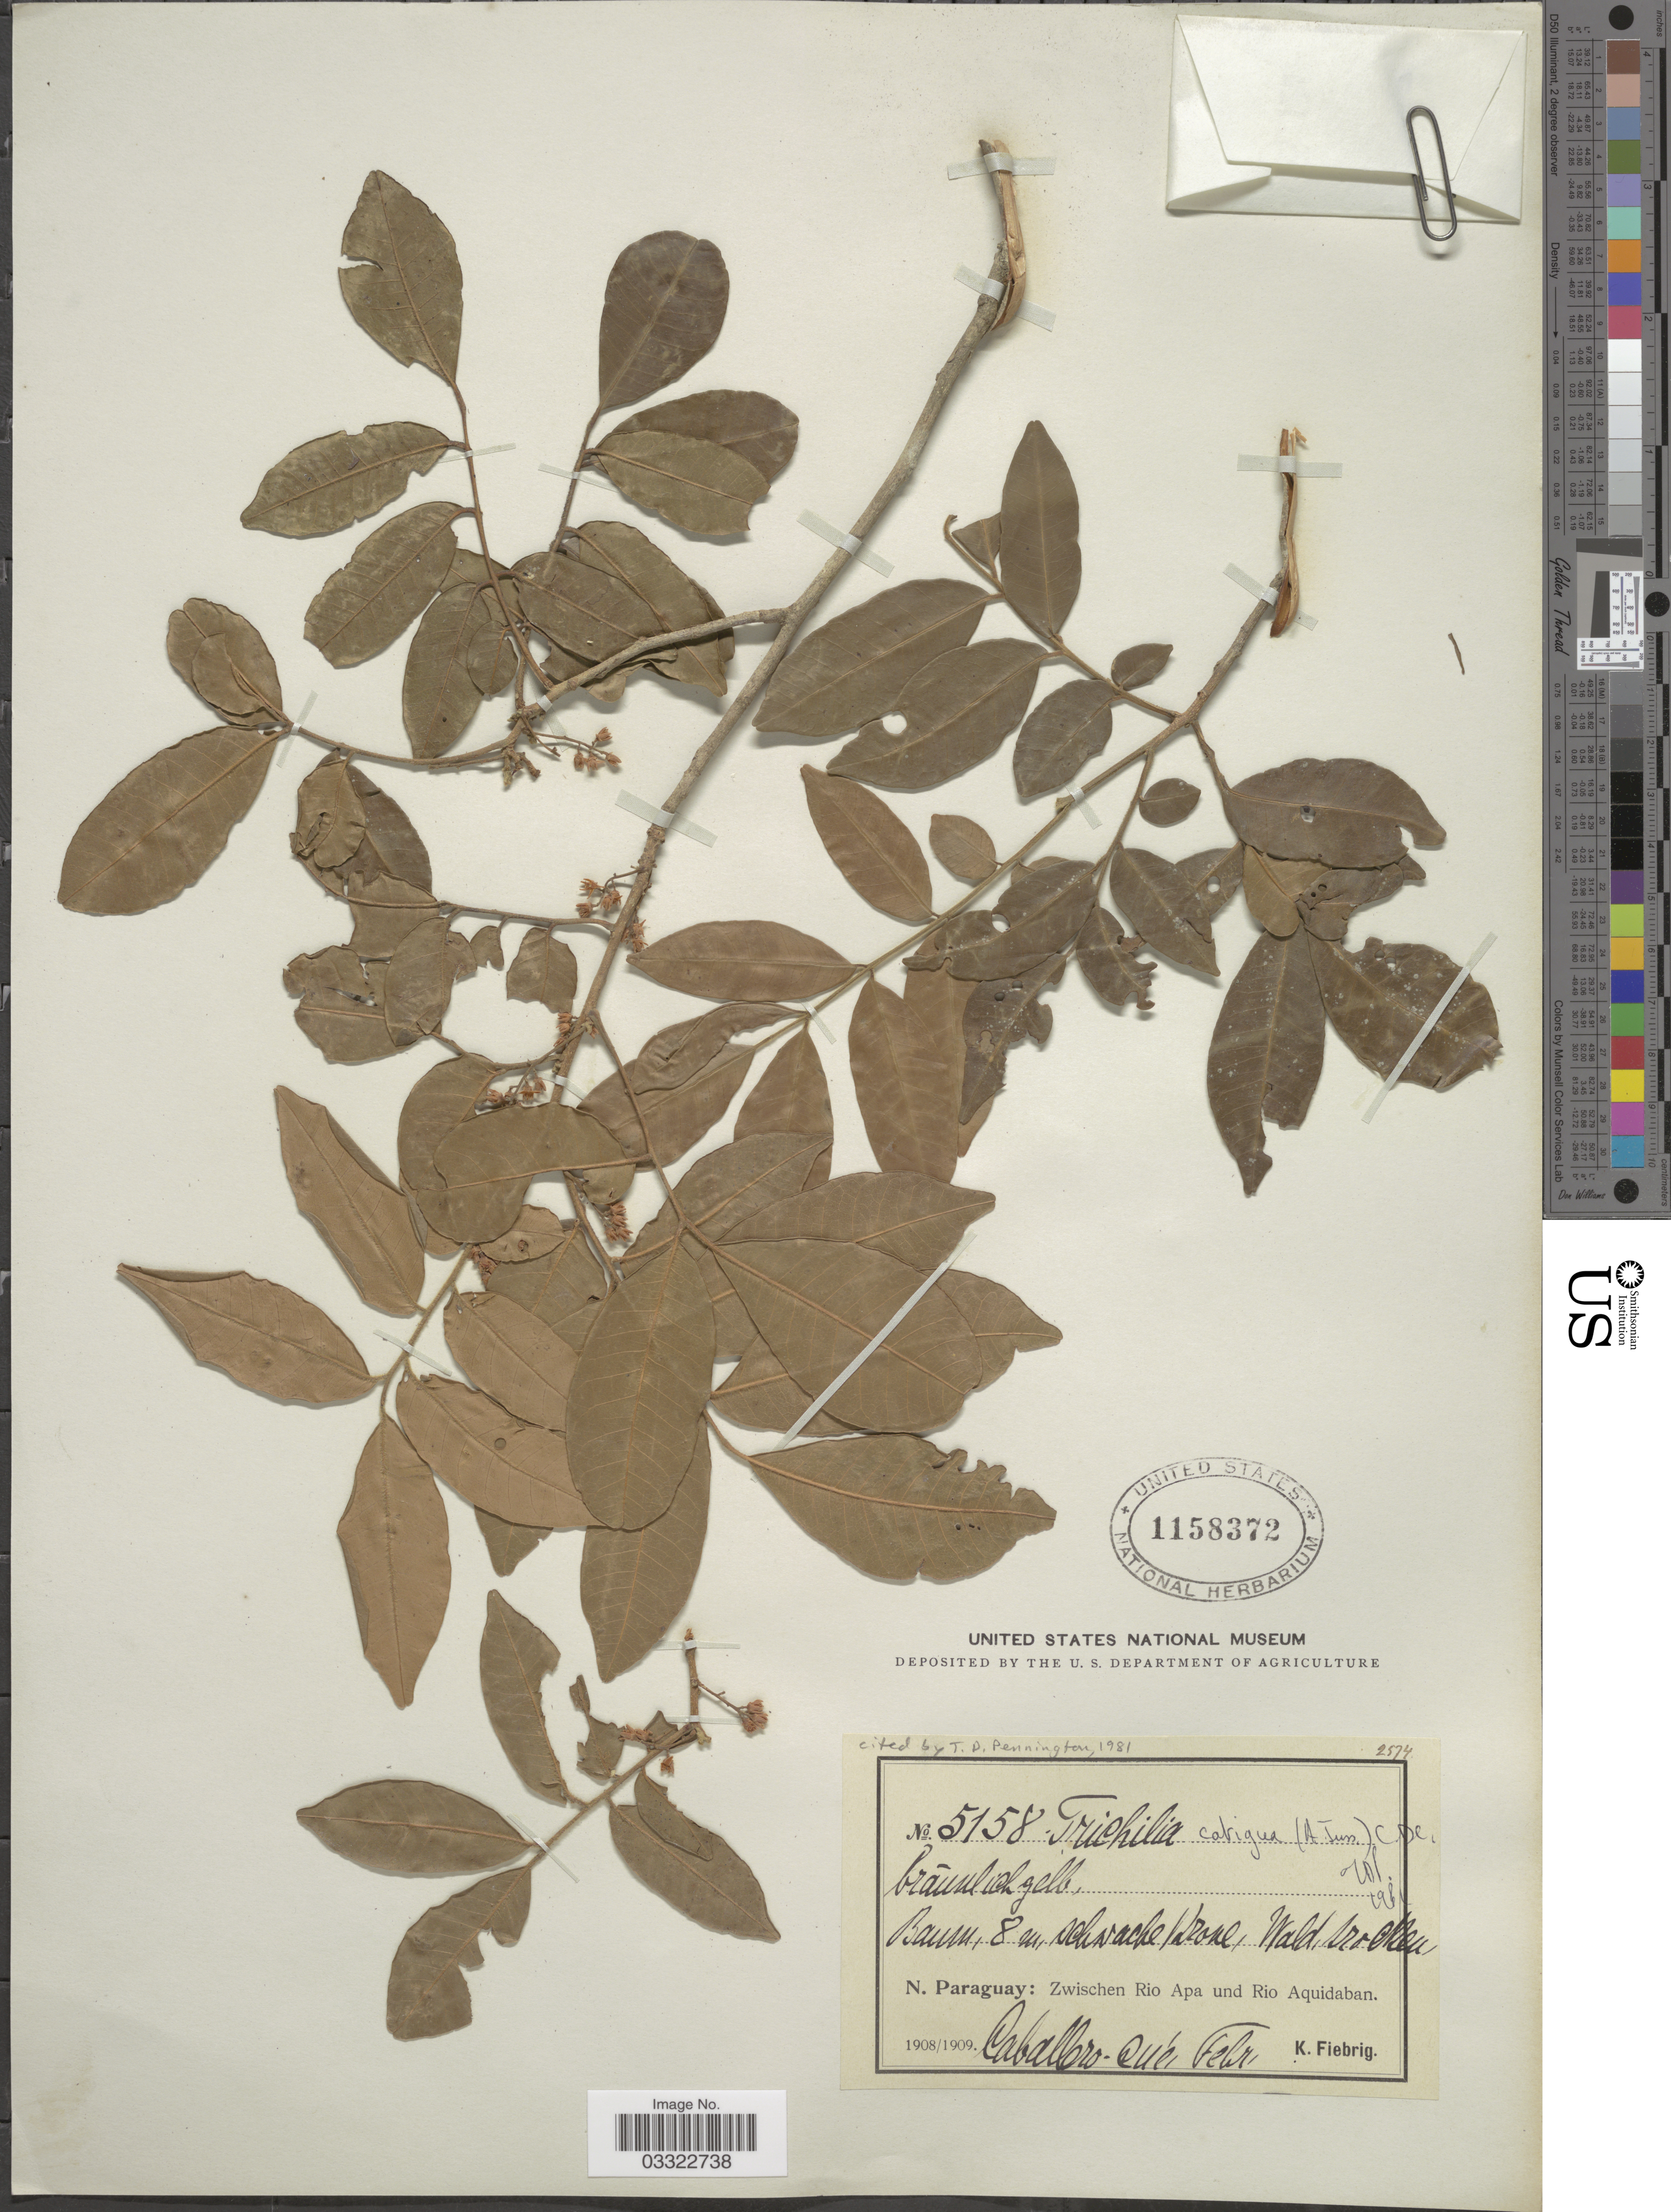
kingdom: Plantae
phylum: Tracheophyta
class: Magnoliopsida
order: Sapindales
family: Meliaceae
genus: Trichilia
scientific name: Trichilia catigua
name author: A. Juss.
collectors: K. Fiebrig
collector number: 5158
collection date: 1908-02/1909-02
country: Paraguay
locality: N. Paraguay: Zwischen Rio Apa und Rio Aquidaban. Caballero-Cue.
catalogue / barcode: US 1158372